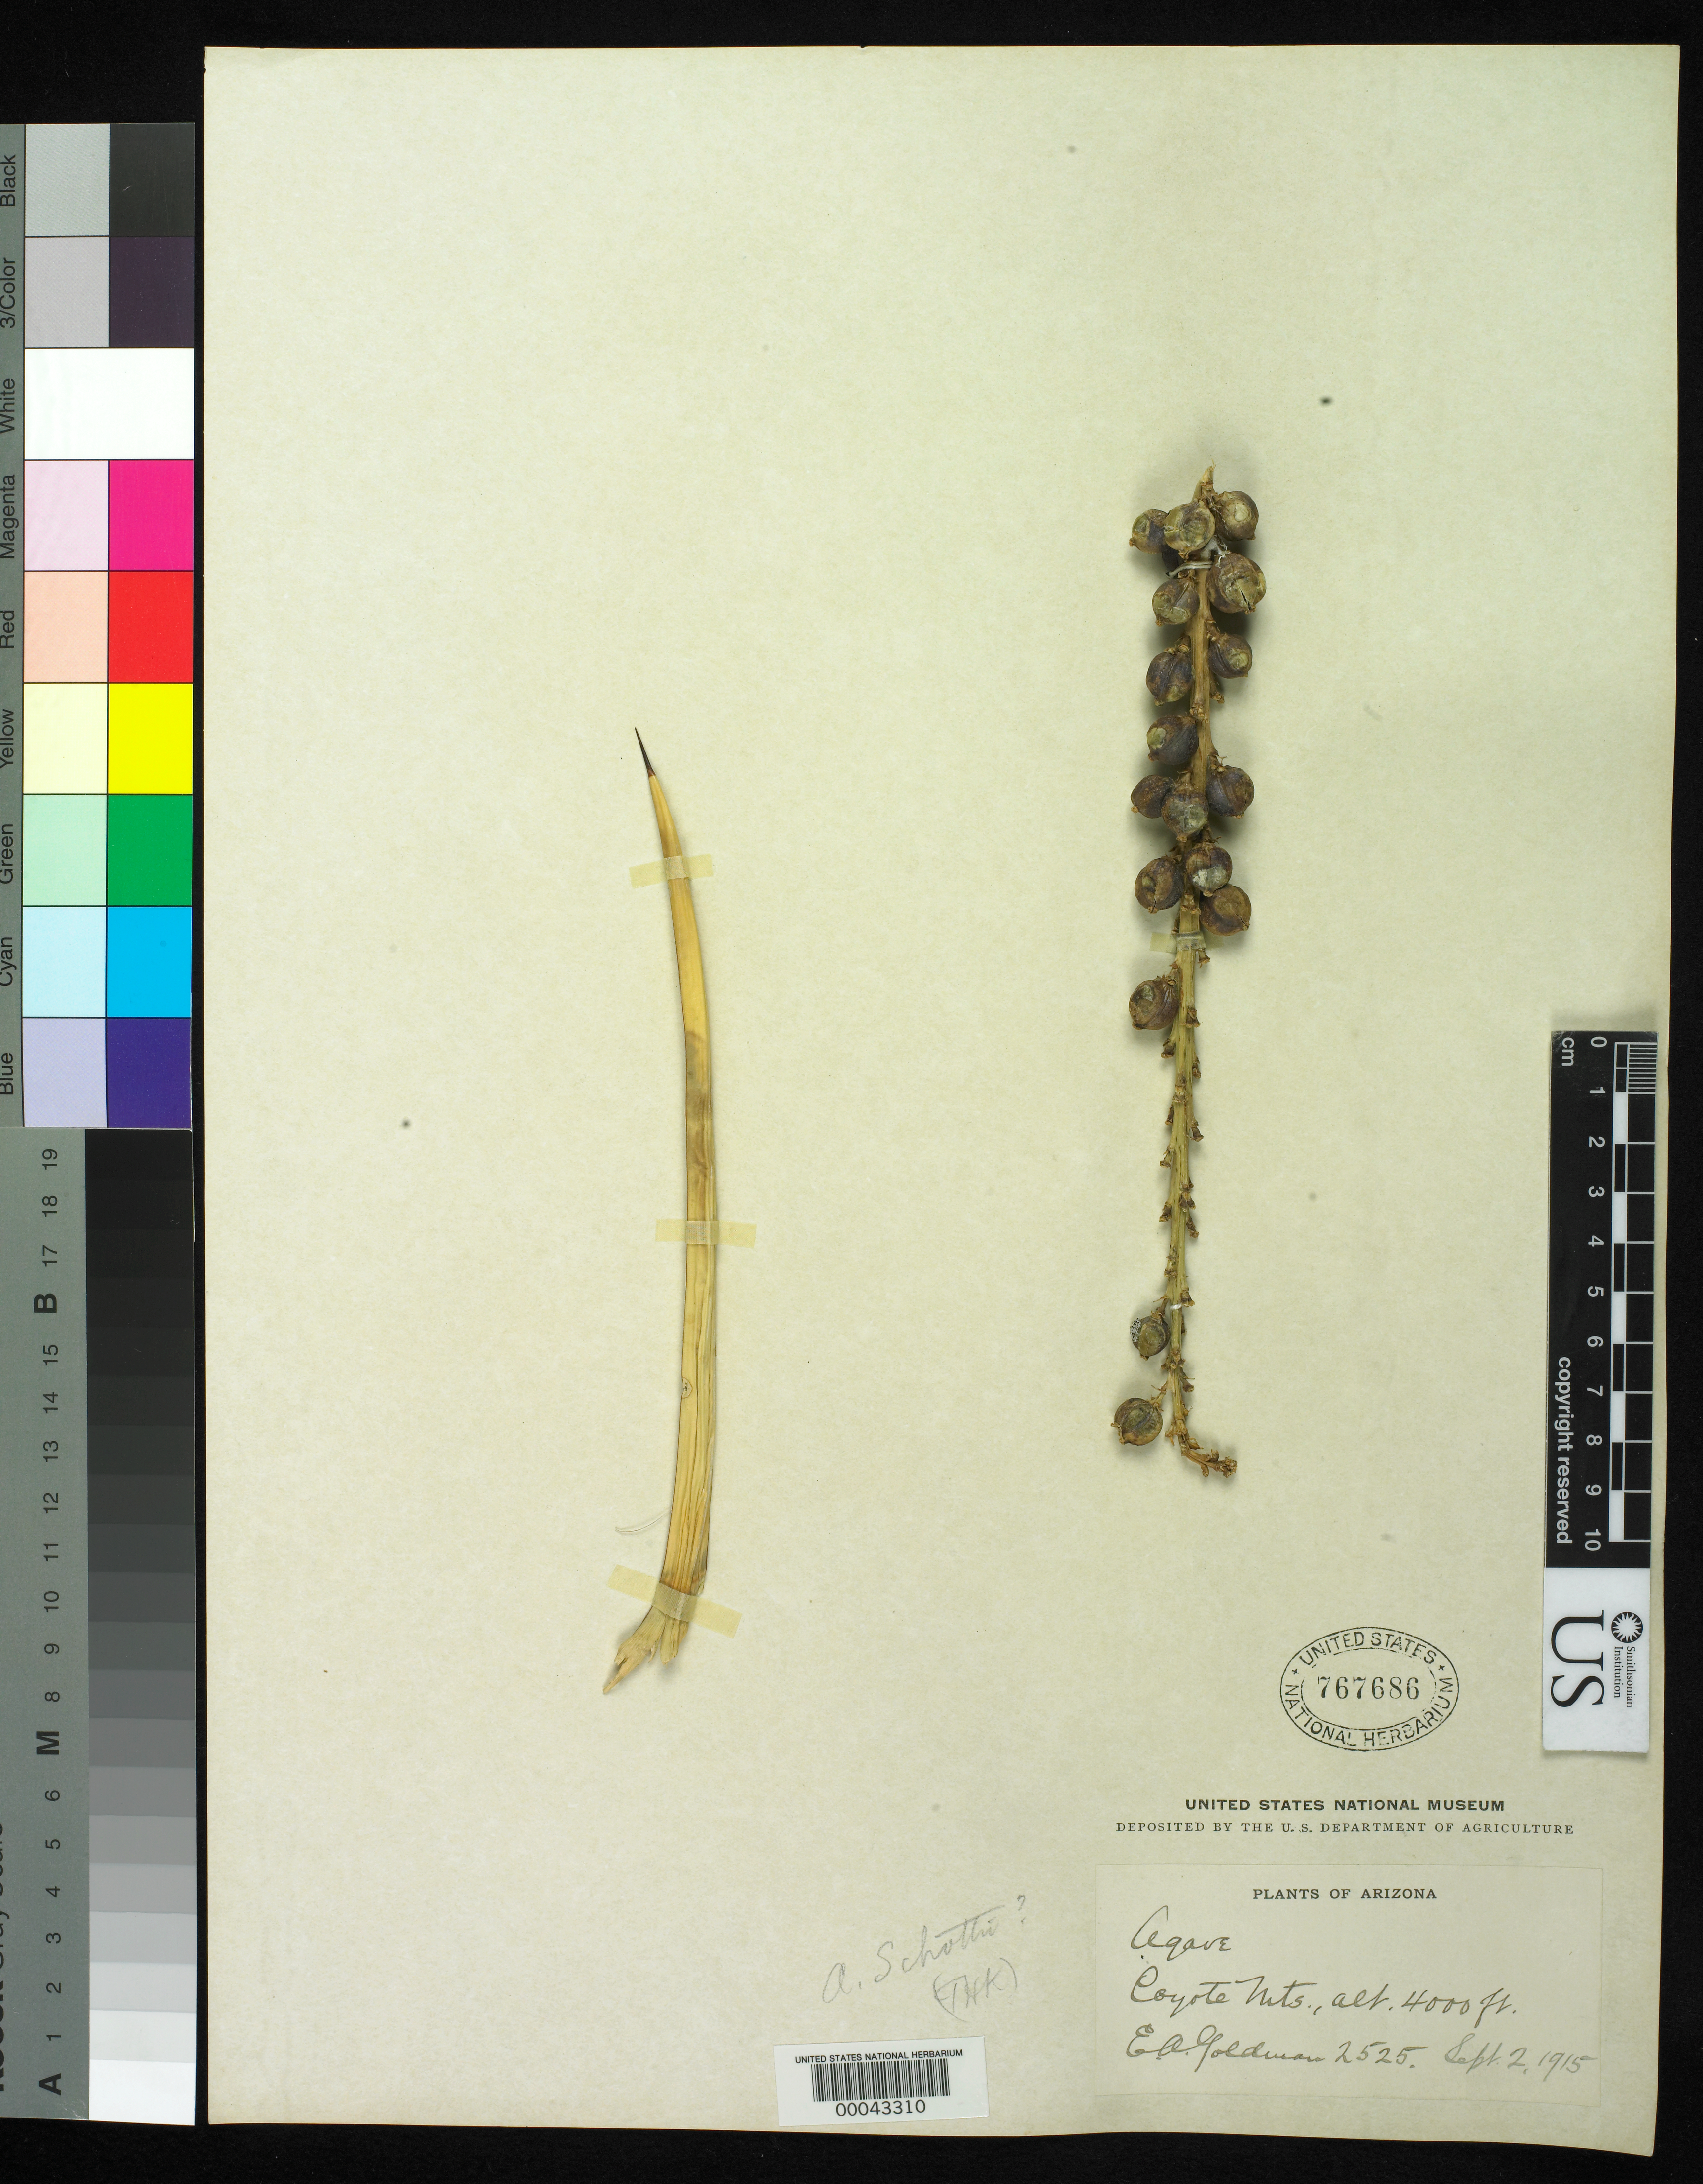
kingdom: Plantae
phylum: Tracheophyta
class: Liliopsida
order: Asparagales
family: Asparagaceae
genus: Agave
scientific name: Agave schottii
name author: Engelm.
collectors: E. A. Goldman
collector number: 2525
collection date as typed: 02 Sep 1915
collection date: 1915-09-02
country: United States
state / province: Arizona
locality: Coyote mts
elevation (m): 1219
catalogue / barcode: US 767686